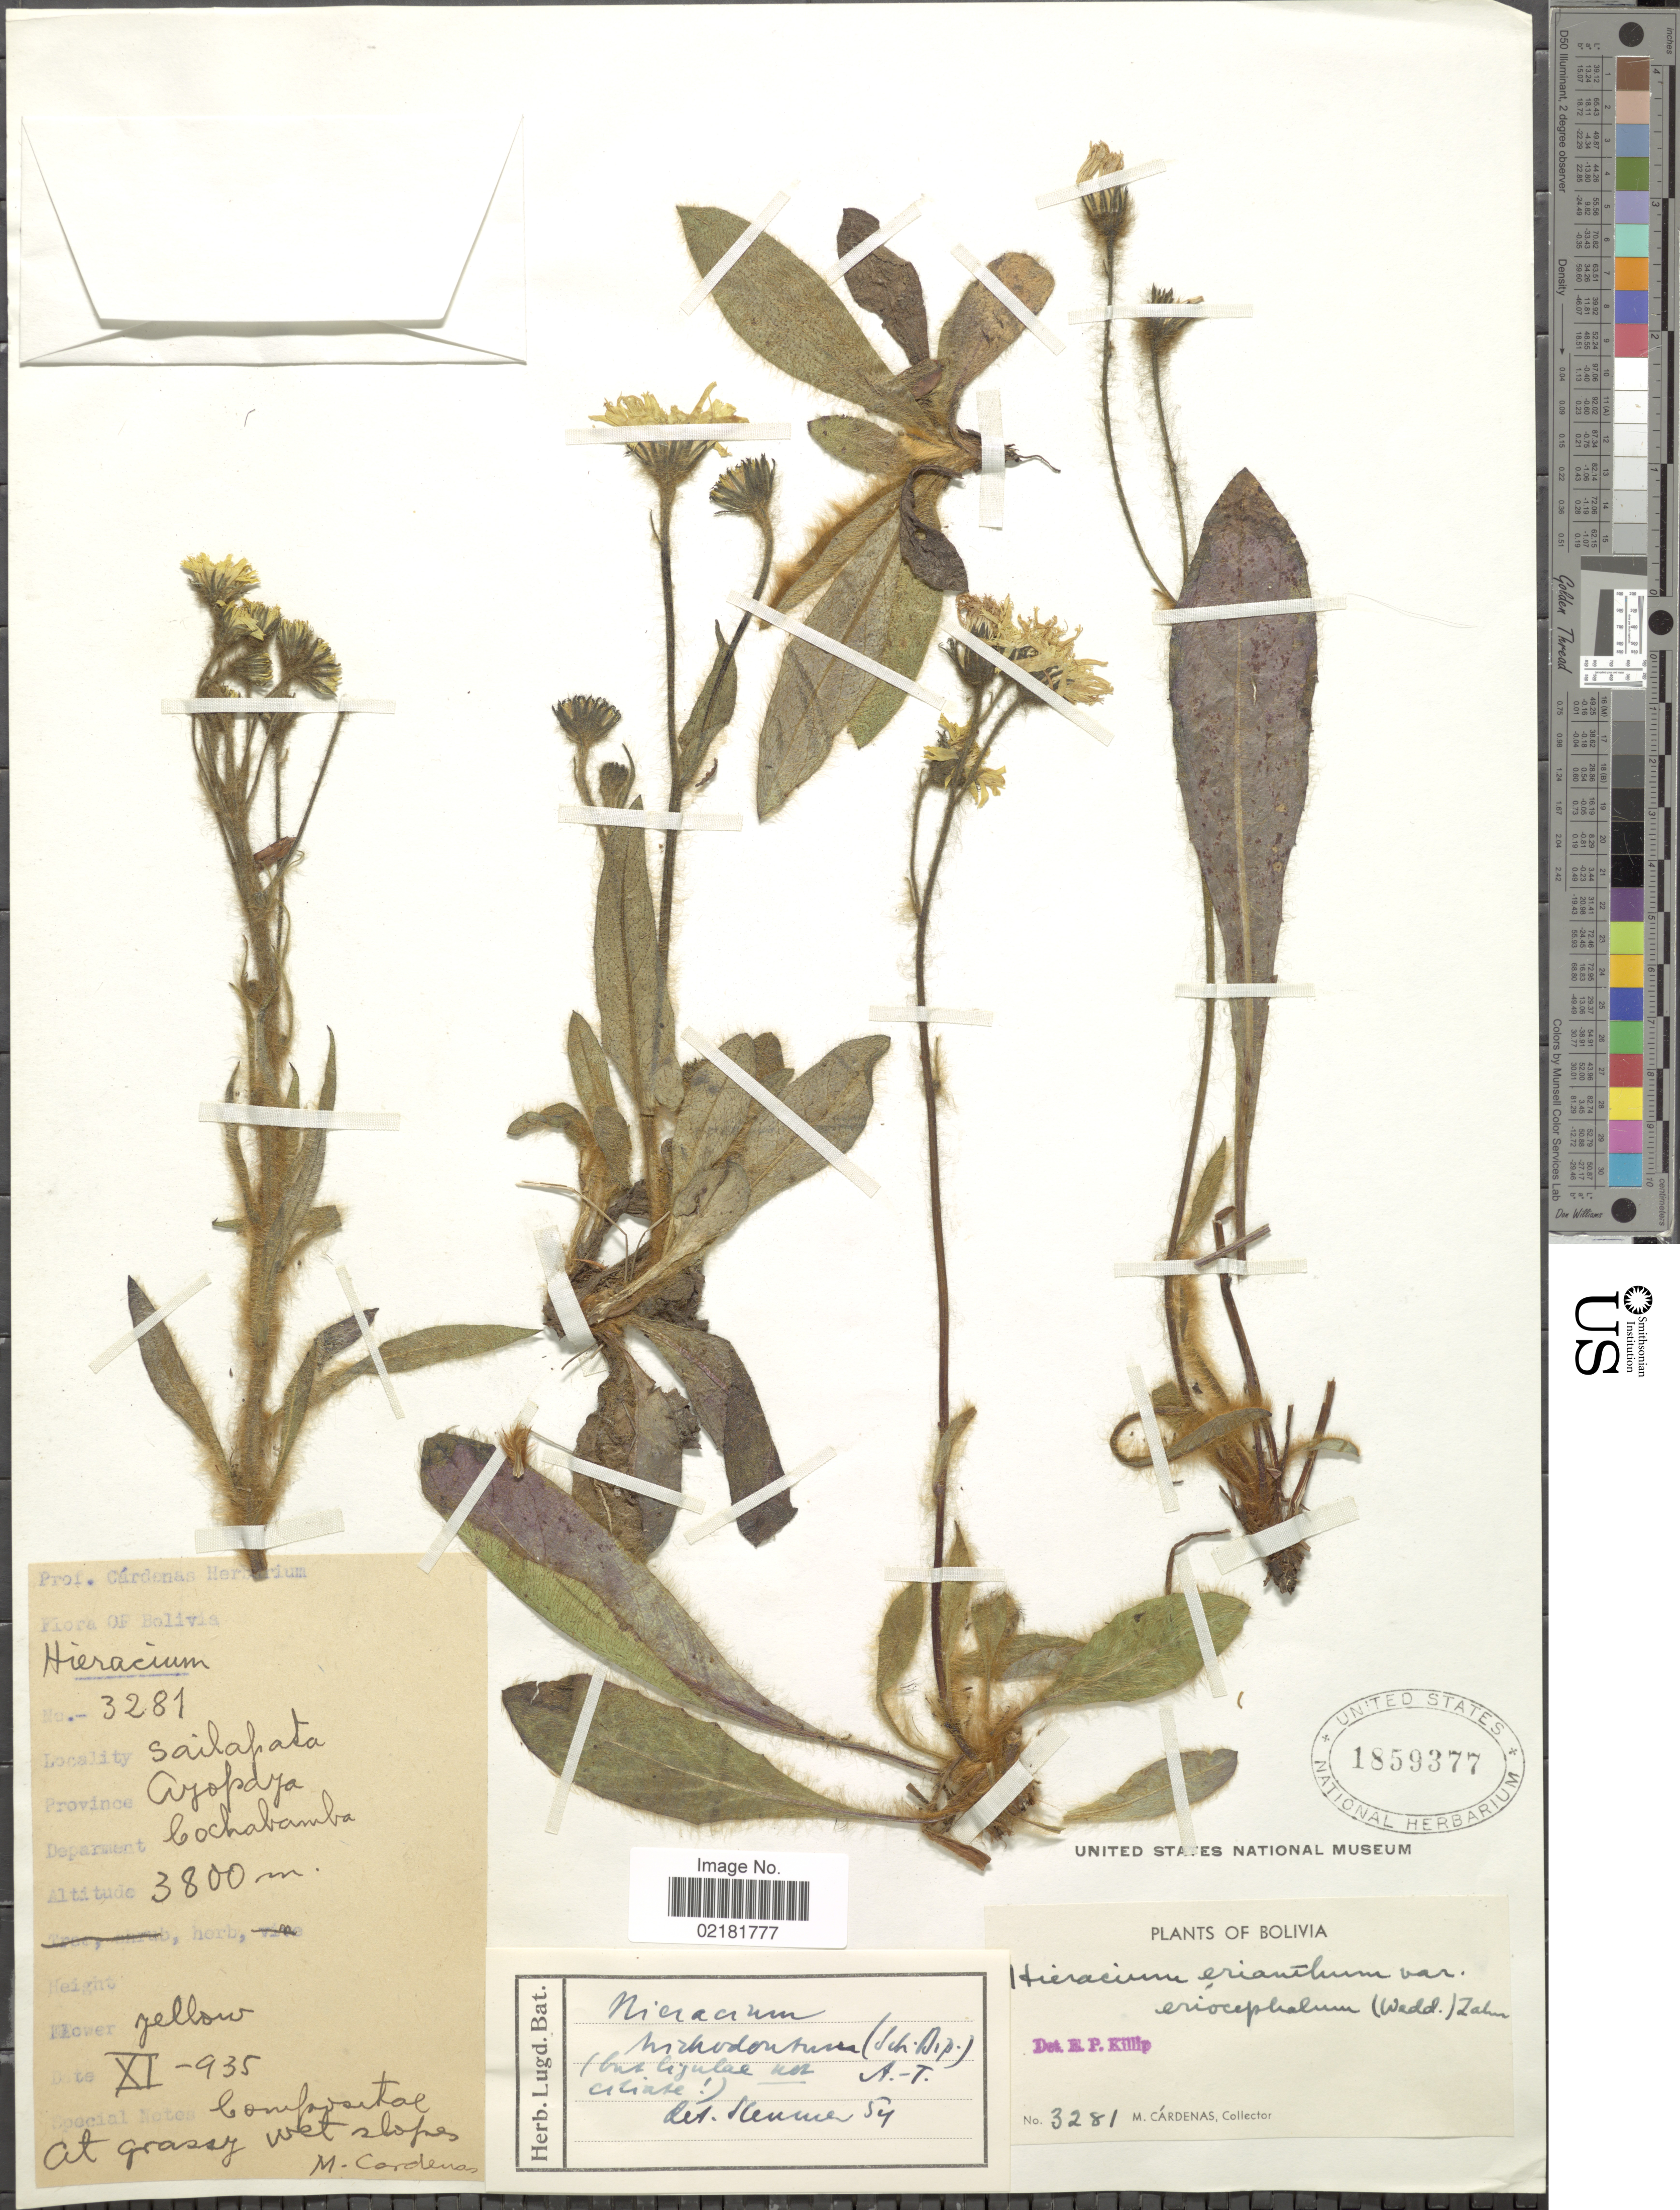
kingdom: Plantae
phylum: Tracheophyta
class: Magnoliopsida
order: Asterales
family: Asteraceae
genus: Hieracium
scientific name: Hieracium trichodontum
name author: (Sch. Bip.) Arvet-Touvet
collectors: M. Cárdenas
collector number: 3281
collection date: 1935-11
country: Bolivia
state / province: Cochabamba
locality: Sailapata, Province Ayopaya.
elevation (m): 3800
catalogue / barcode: US 1859377